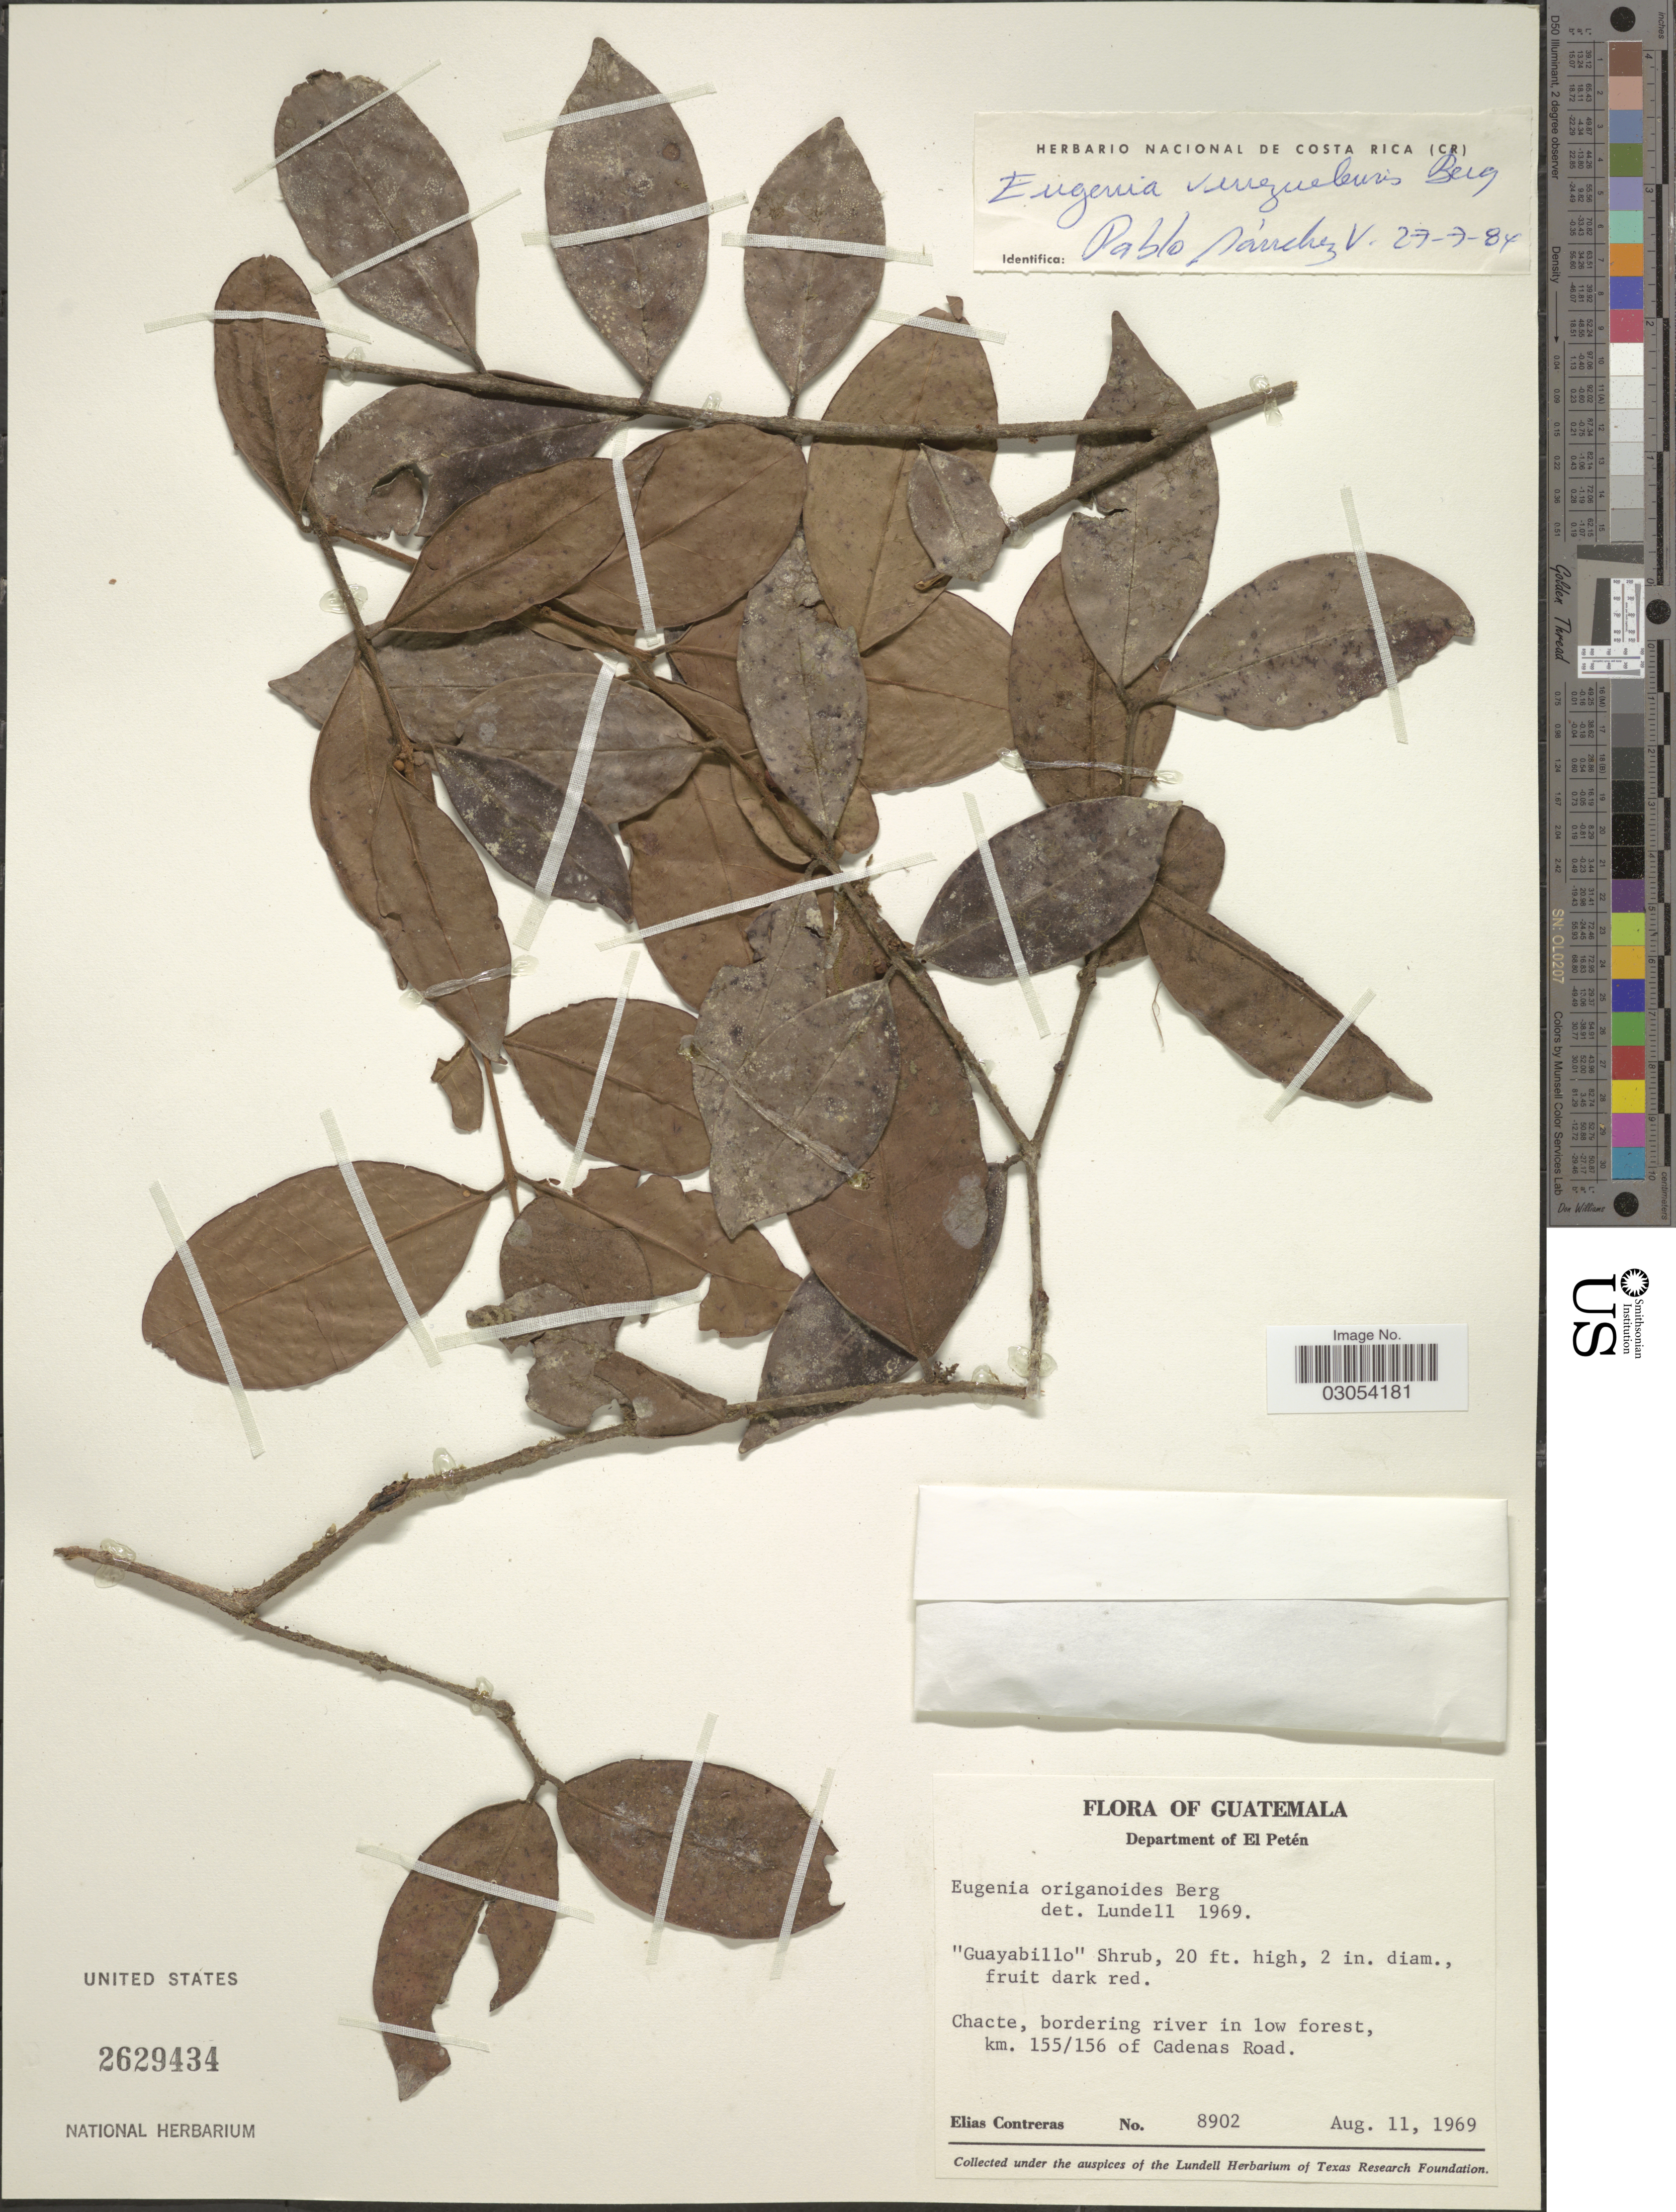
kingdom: Plantae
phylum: Tracheophyta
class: Magnoliopsida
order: Myrtales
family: Myrtaceae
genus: Eugenia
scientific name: Eugenia venezuelensis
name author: O. Berg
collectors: E. Contreras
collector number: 8902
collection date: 1969-08-11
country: Guatemala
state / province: El Petén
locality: Department of El Petén. Chacte, bordering river in low forest, km. 155/156 of Cadenas Road.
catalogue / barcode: US 2629434